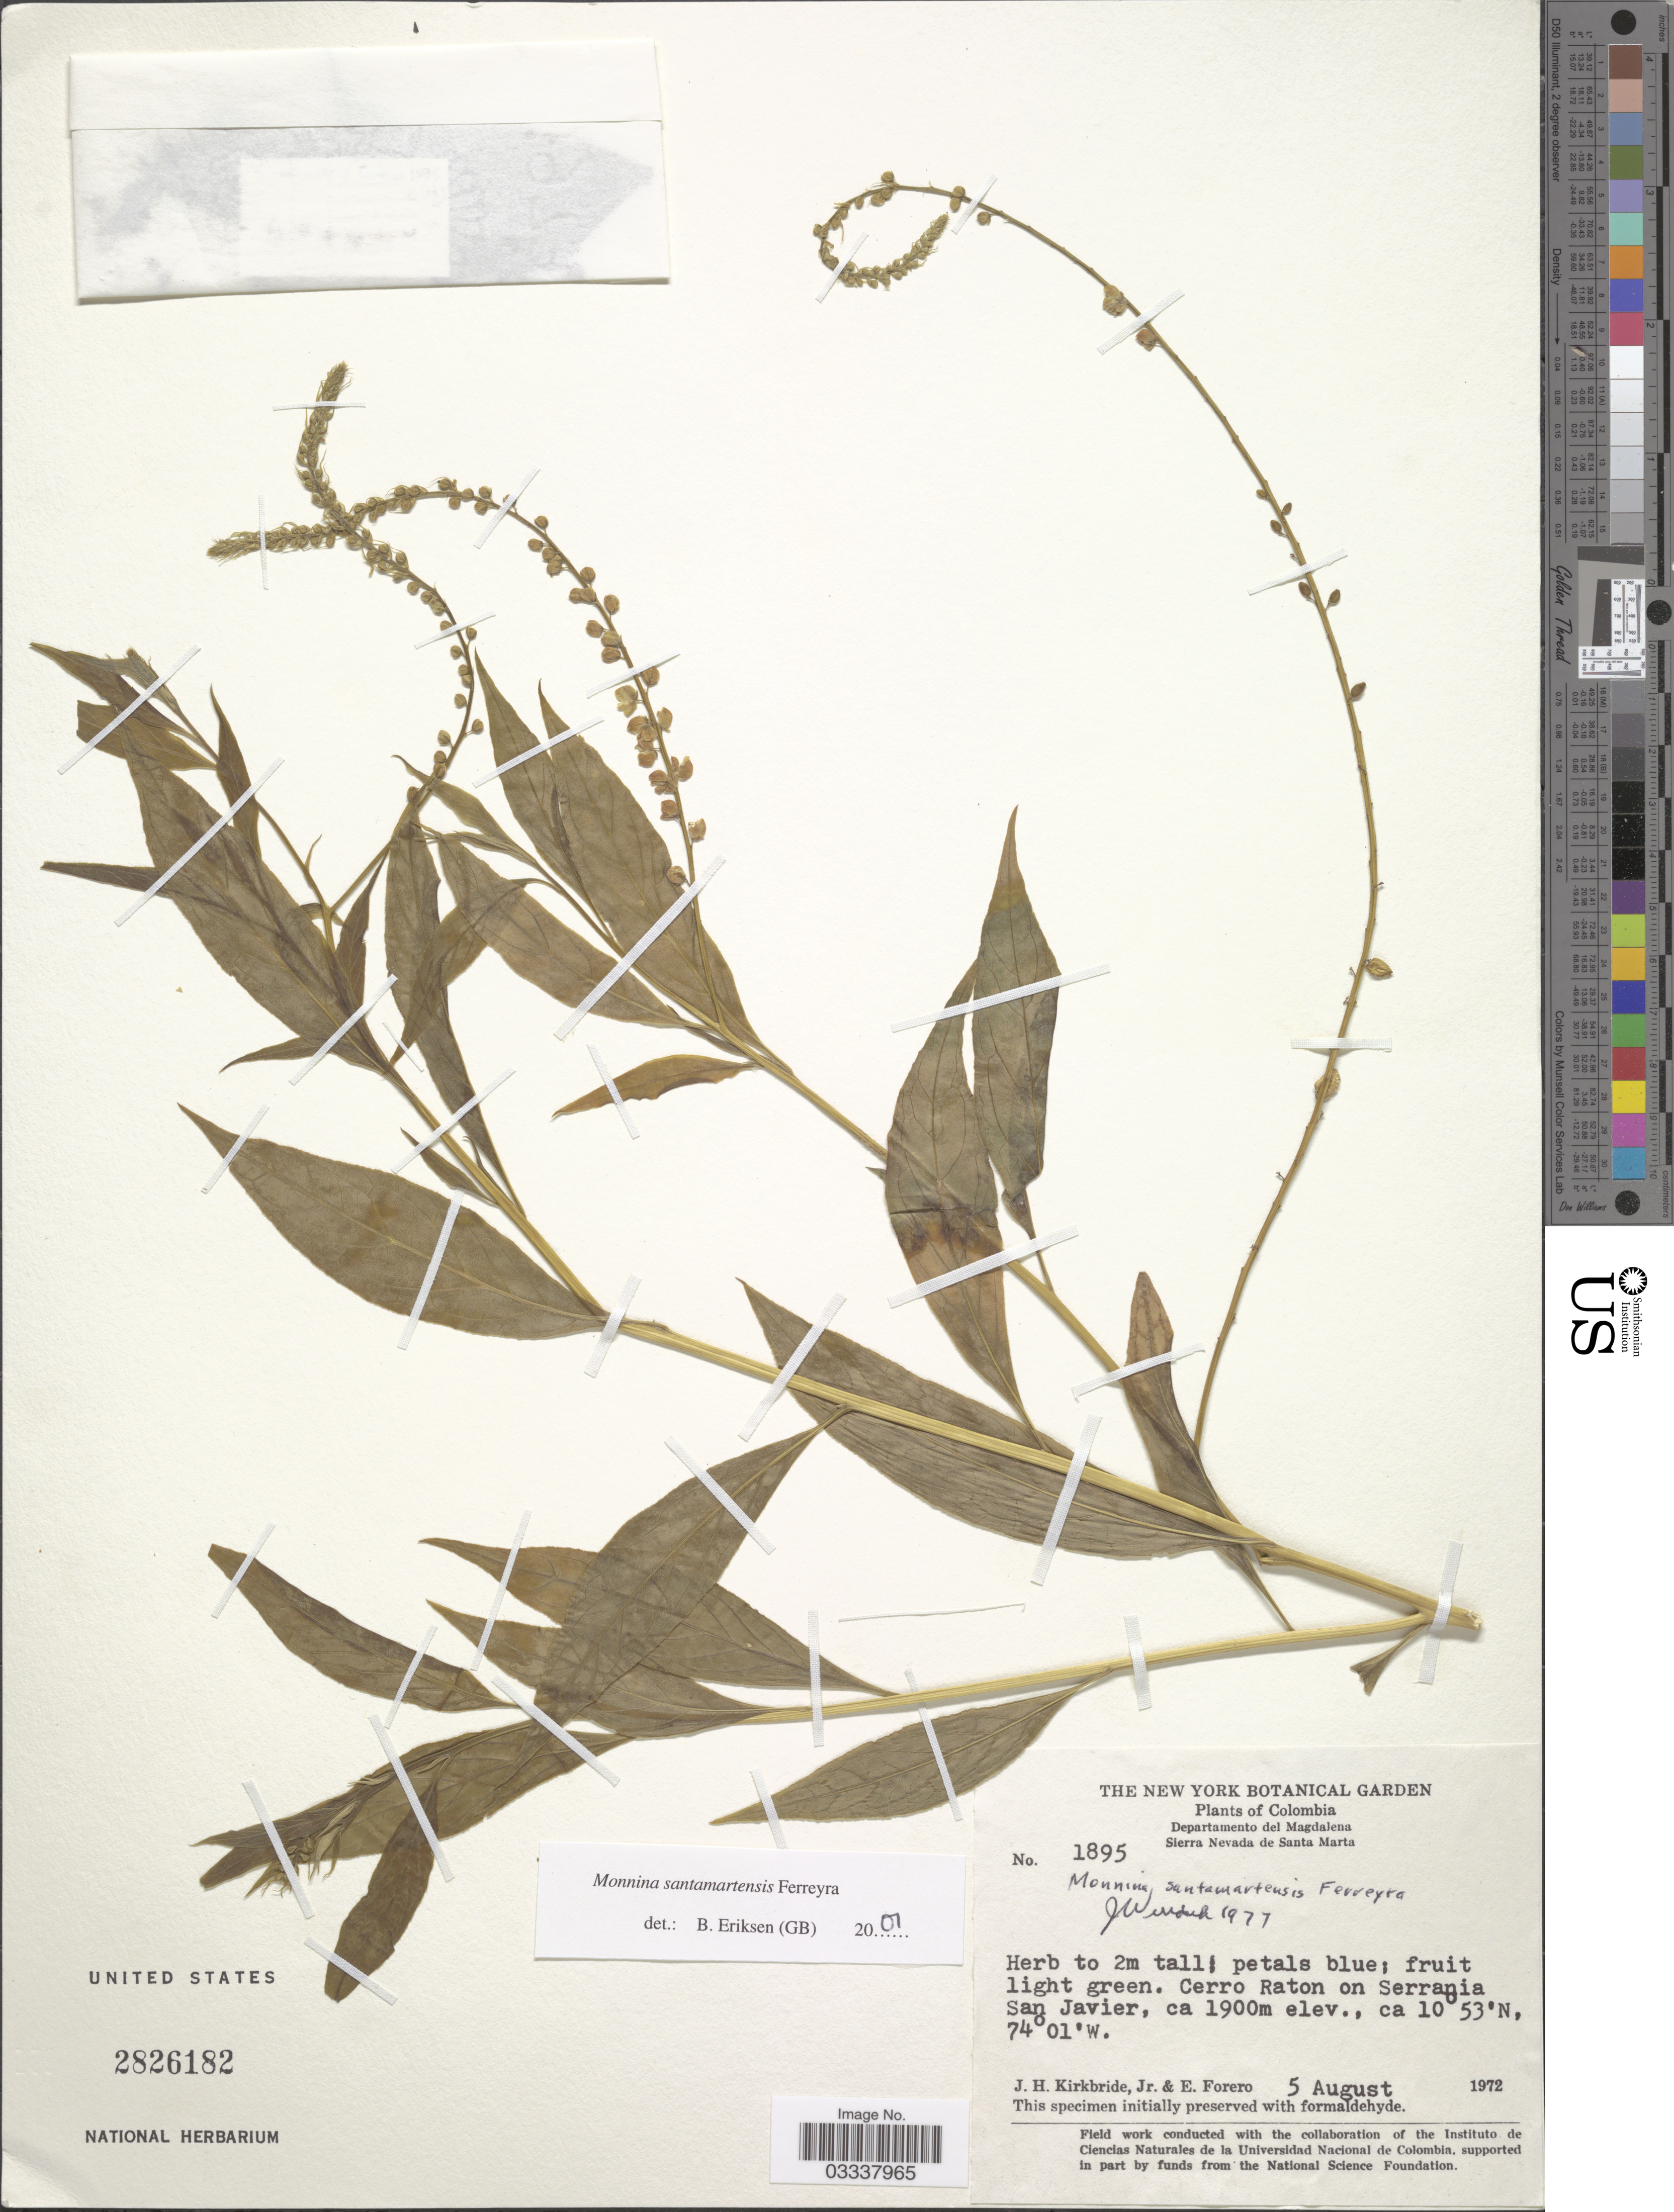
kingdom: Plantae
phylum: Tracheophyta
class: Magnoliopsida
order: Fabales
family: Polygalaceae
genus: Monnina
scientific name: Monnina santamartensis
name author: Ferreyra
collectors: J. H. Kirkbride & E. Forero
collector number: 1895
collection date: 1972-08-05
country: Colombia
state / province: Magdalena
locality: Departamento del Magdalena, Sierra Nevada de Santa Marta, Cerro Raton on Serrania San Javier.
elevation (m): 1900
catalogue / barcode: US 2826182